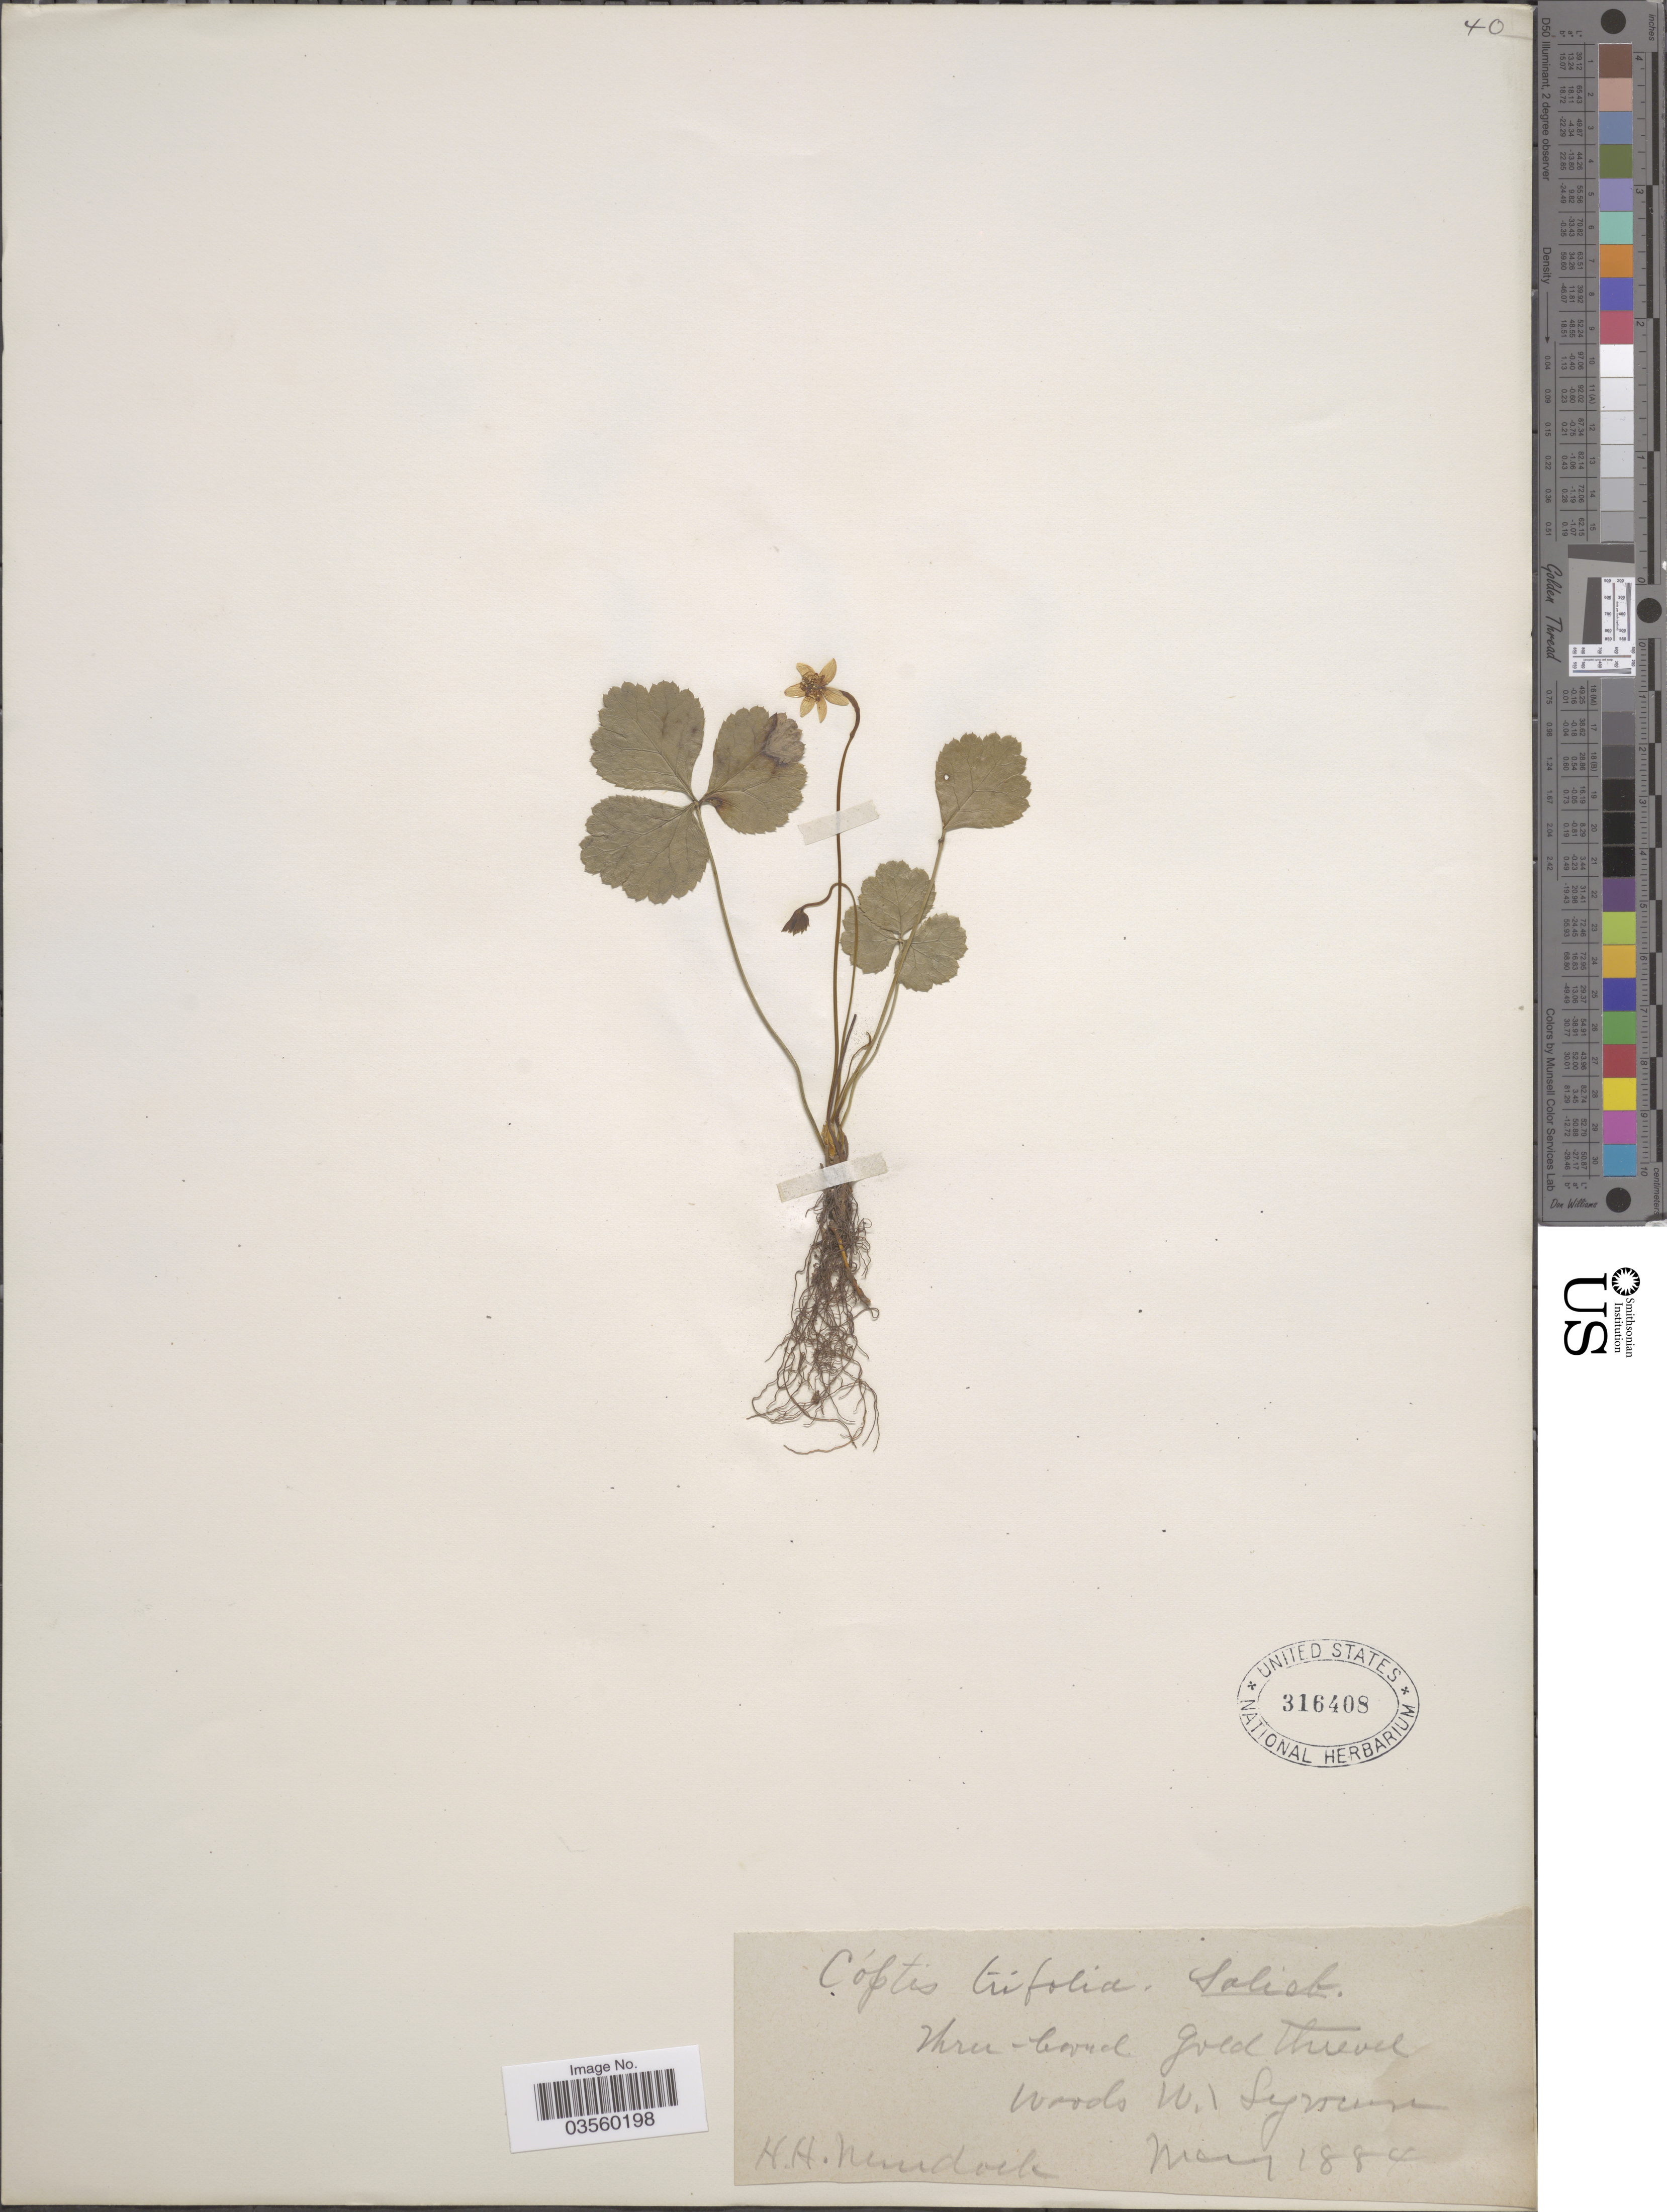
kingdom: Plantae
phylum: Tracheophyta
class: Magnoliopsida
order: Ranunculales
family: Ranunculaceae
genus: Coptis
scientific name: Coptis trifolia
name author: (L.) Salisb.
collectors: H. H. Murdock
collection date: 1884-05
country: United States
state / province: New York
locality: Woods W. I Syracuse.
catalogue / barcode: US 316408